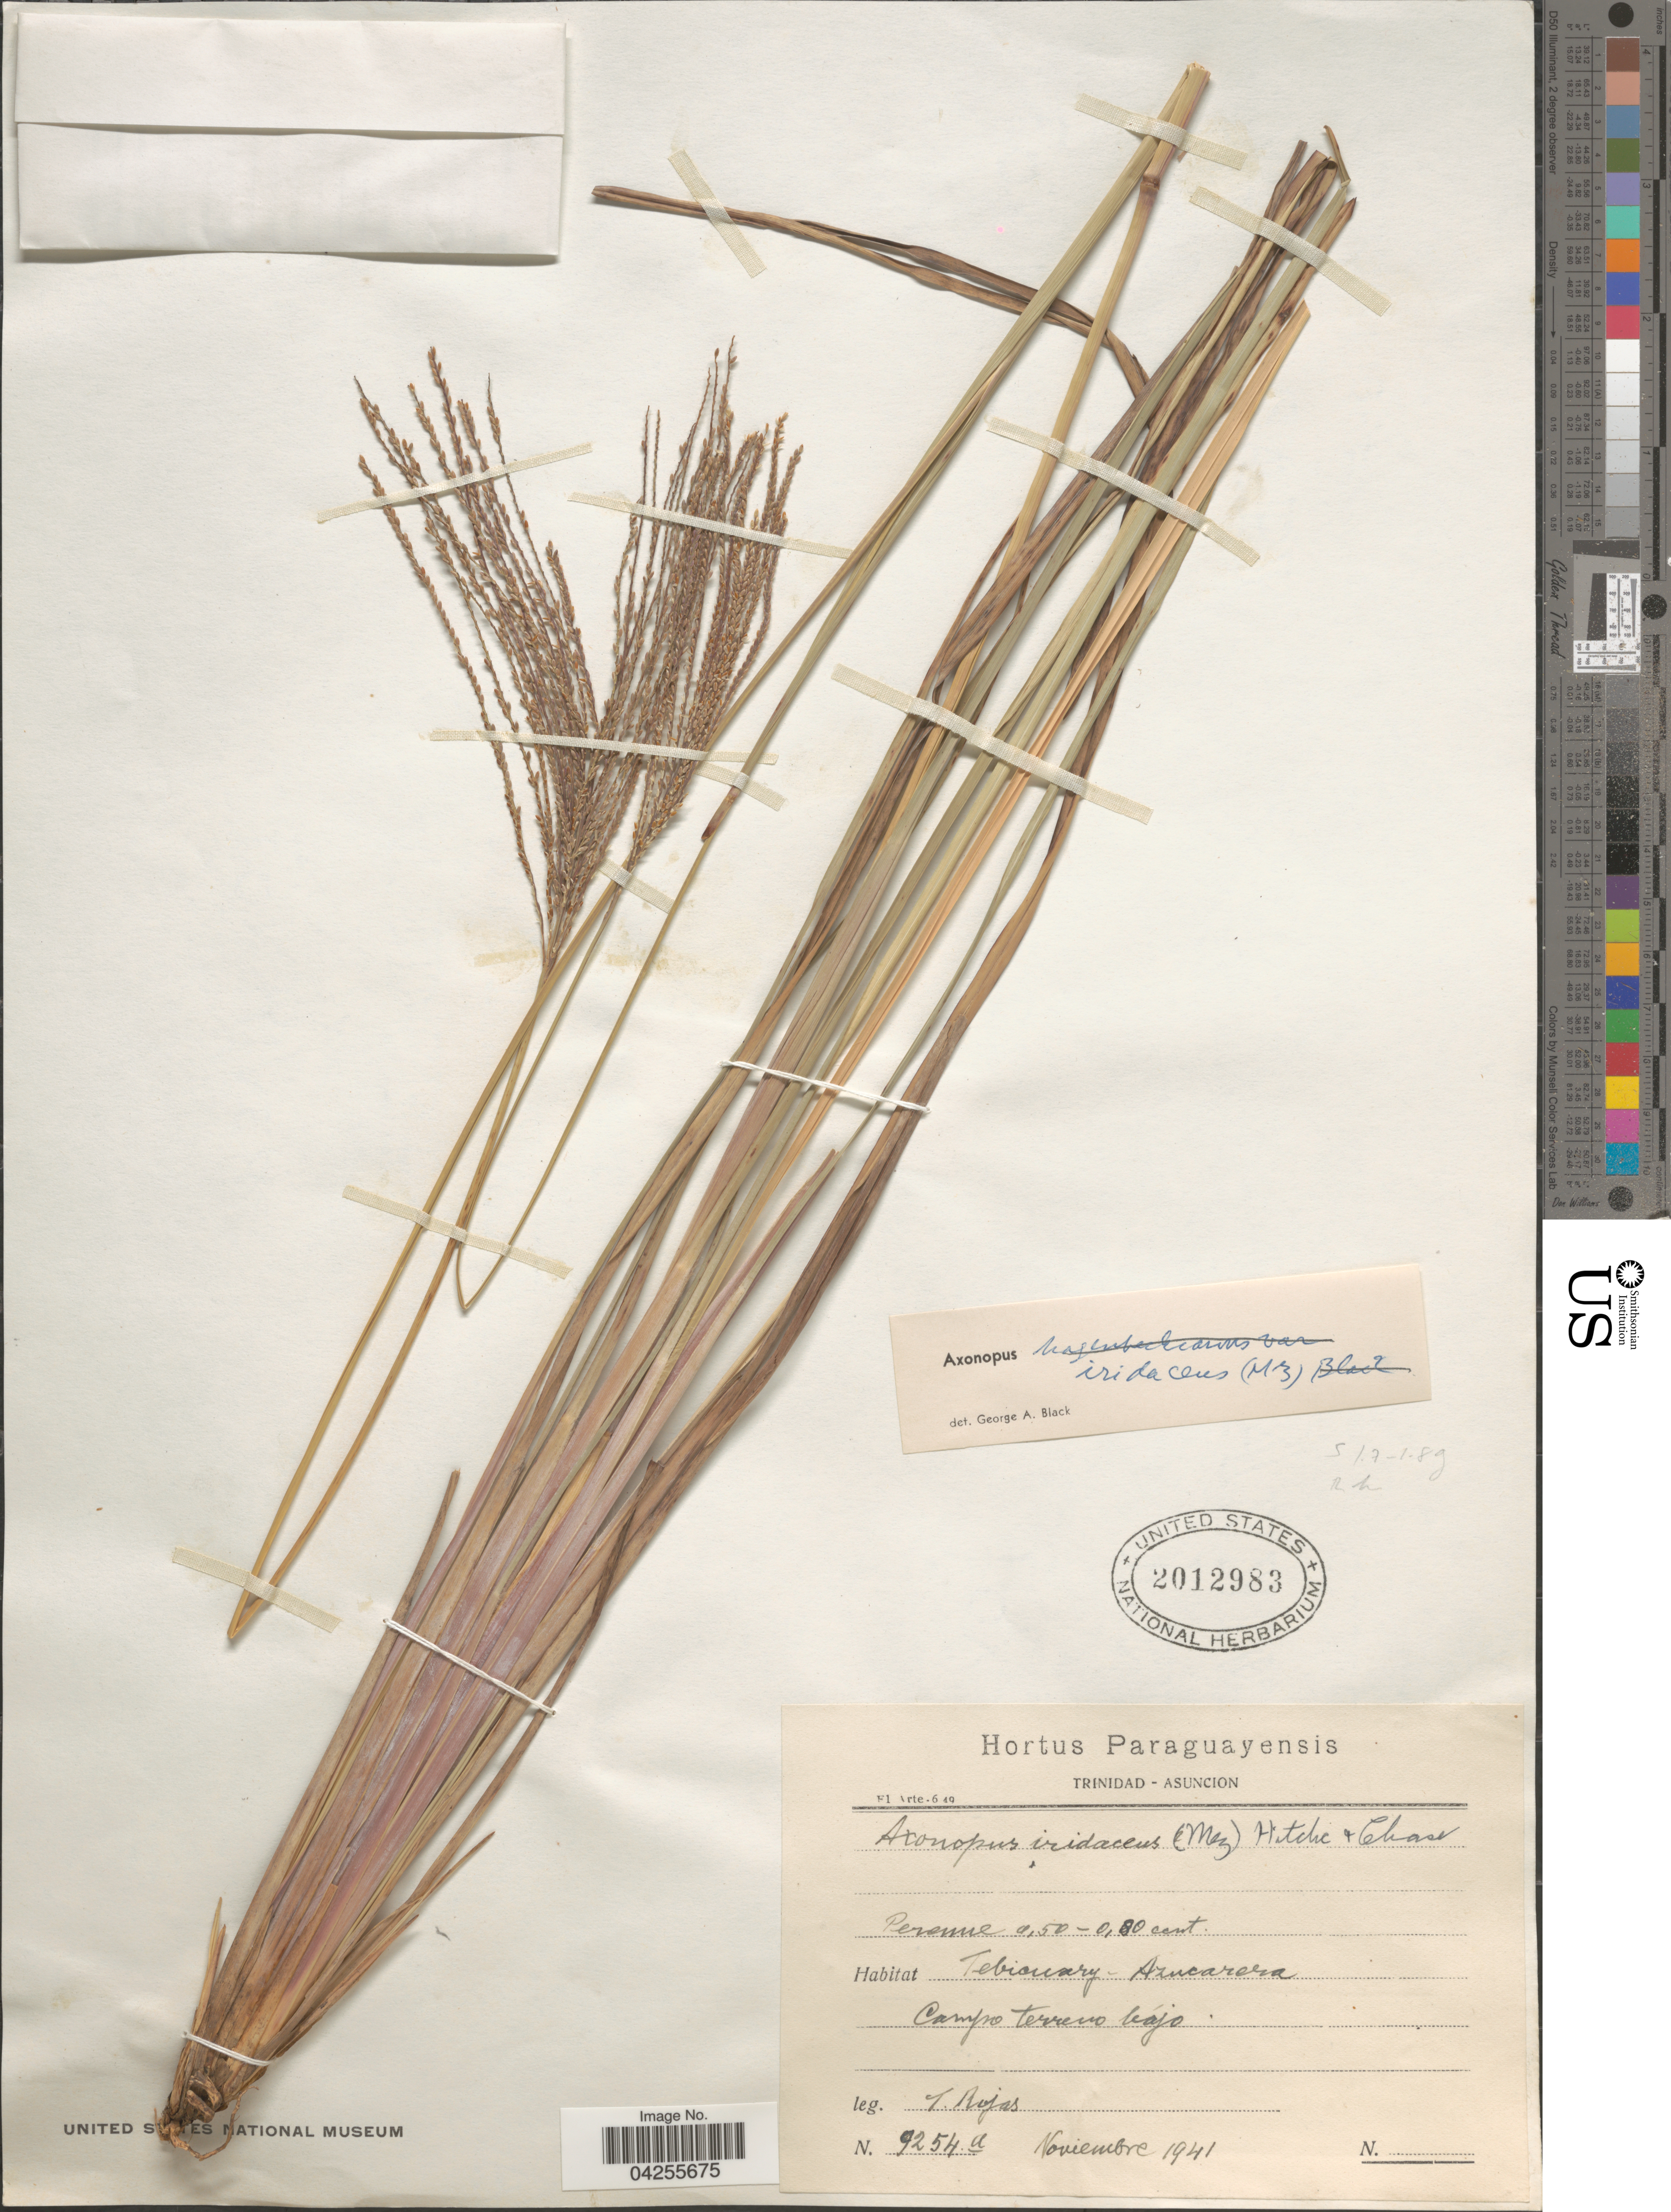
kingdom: Plantae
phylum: Tracheophyta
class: Liliopsida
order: Poales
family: Poaceae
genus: Axonopus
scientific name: Axonopus suffultus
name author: (Nees) Kuhlm.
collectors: T. Rojas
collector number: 9254a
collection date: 1941-11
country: Paraguay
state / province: Asuncion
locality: Tebicuary - Azucarera. Campo terreno bájo.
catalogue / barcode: US 2012983